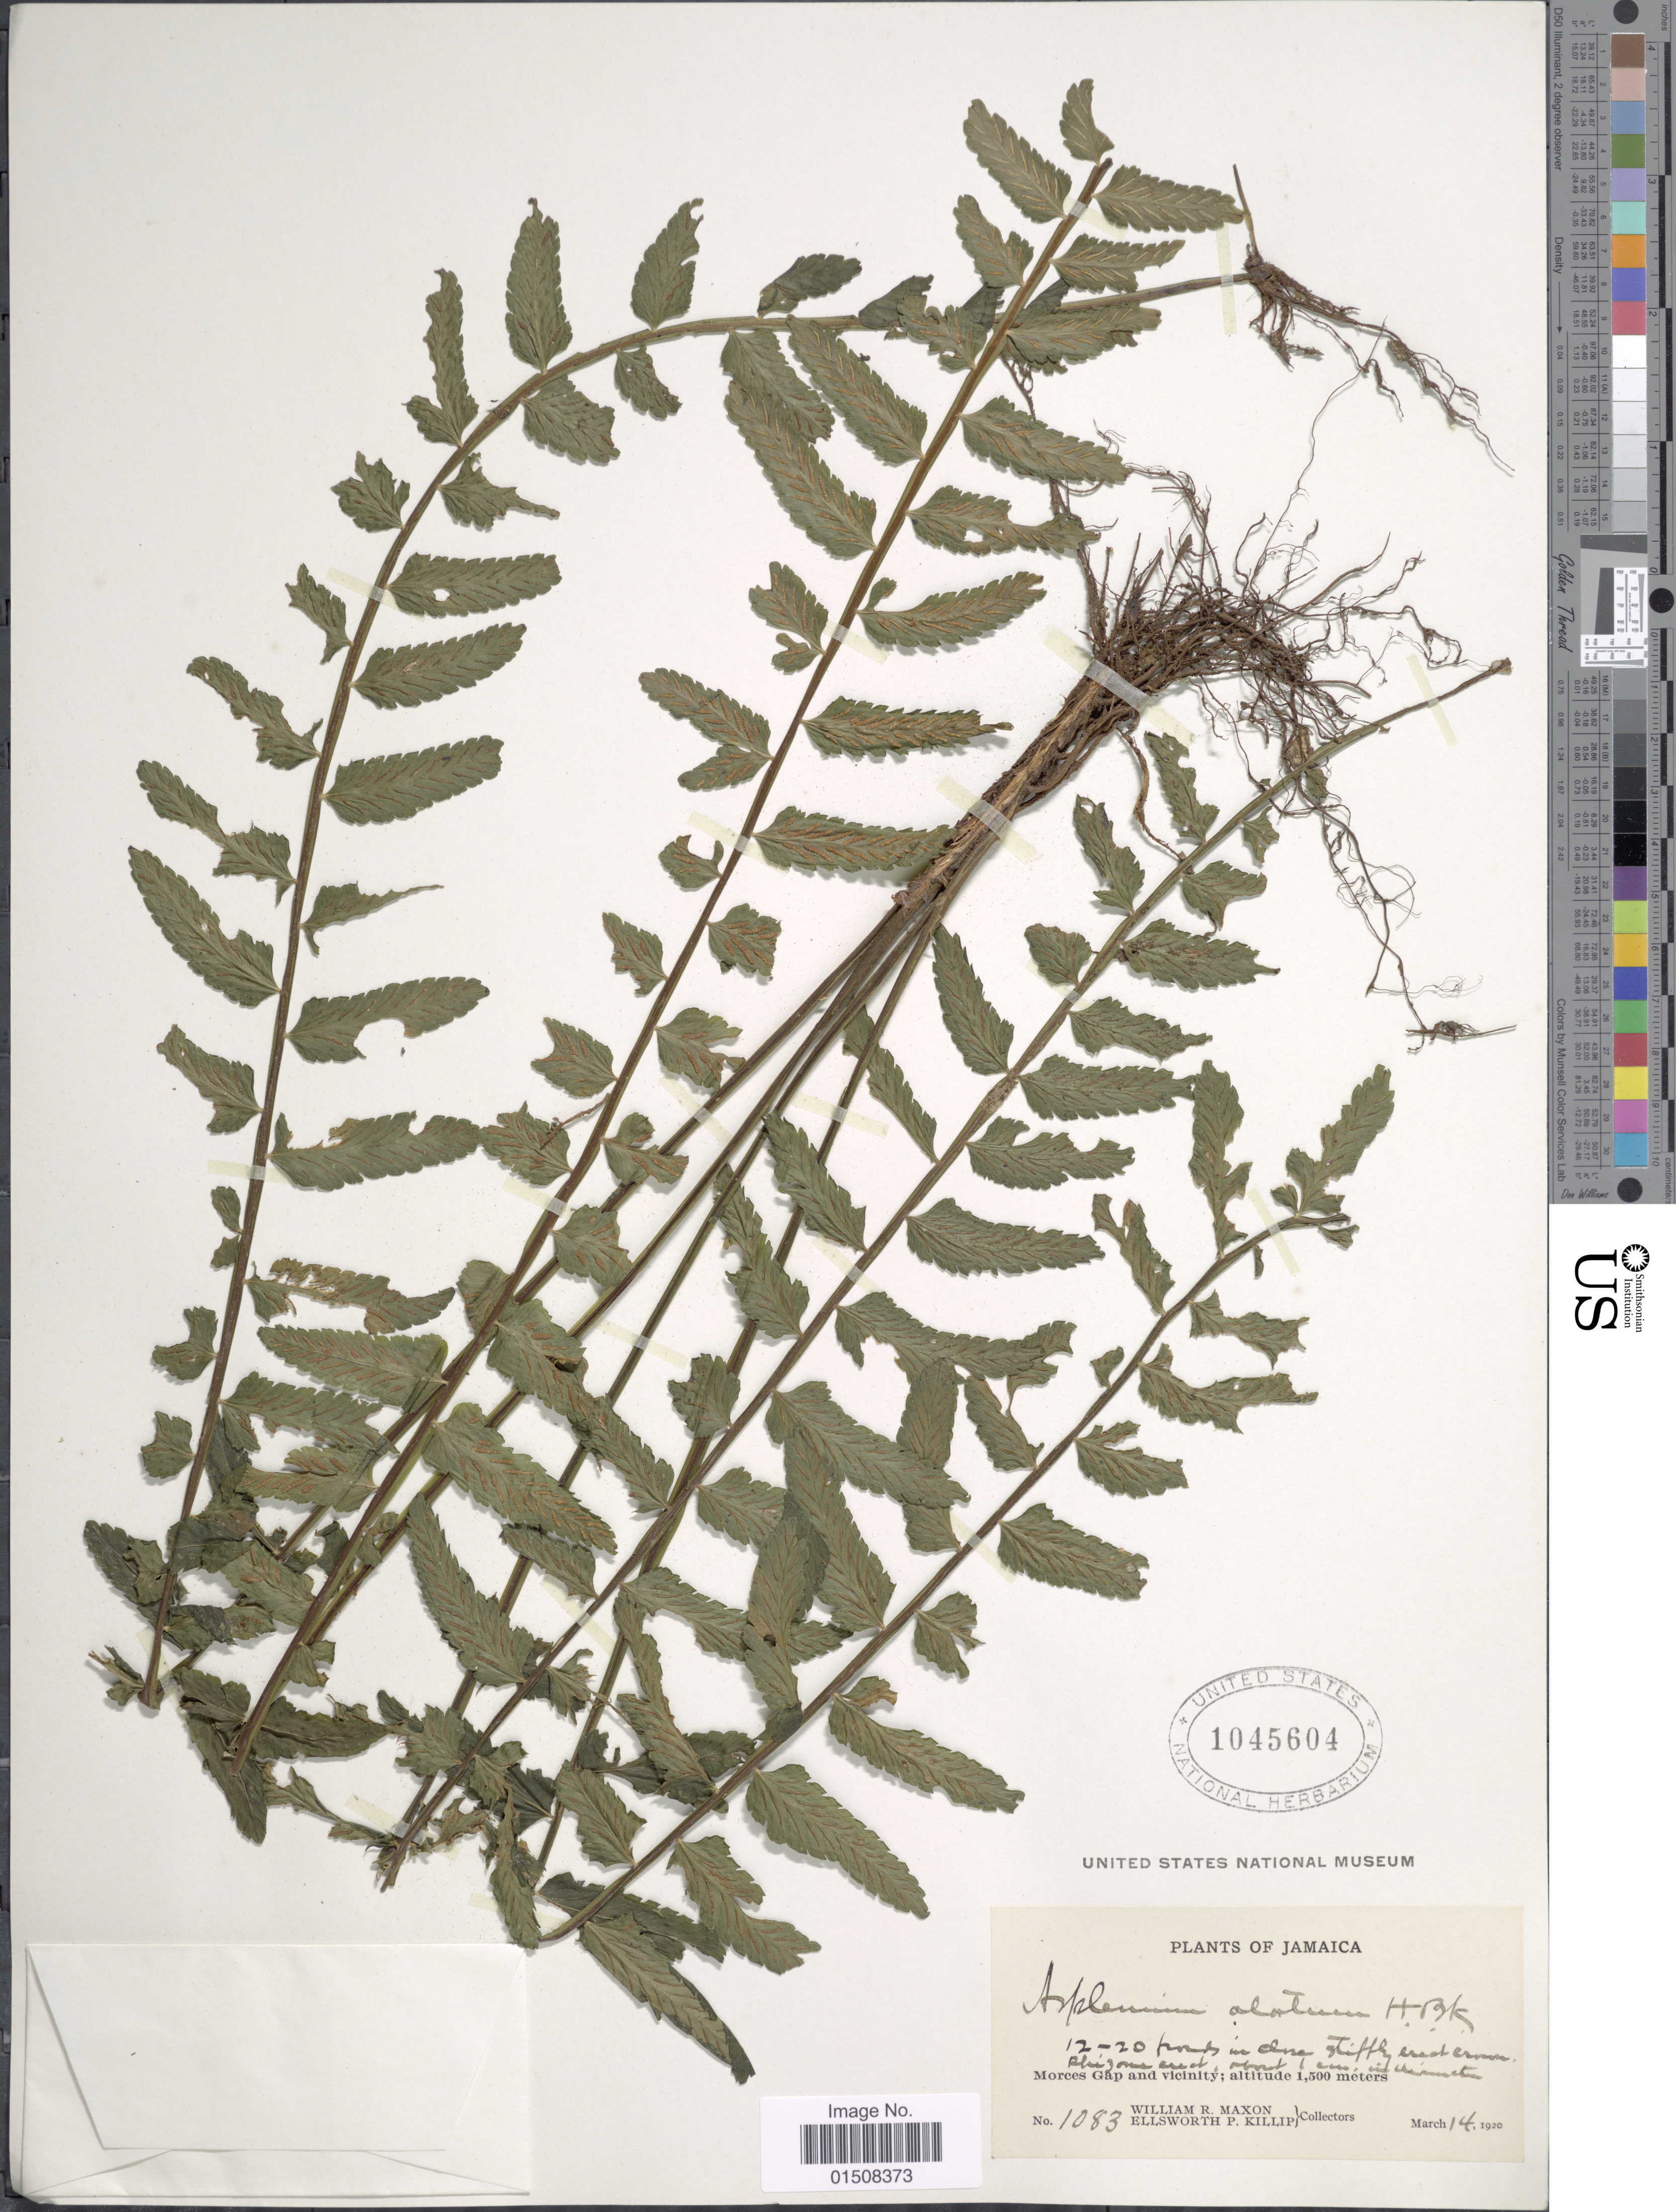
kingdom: Plantae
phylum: Tracheophyta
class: Polypodiopsida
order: Polypodiales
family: Aspleniaceae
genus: Asplenium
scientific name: Asplenium alatum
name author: Humb. & Bonpl. ex Willd.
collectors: W. R. Maxon & E. P. Killip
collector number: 1083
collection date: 1920-03-14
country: Jamaica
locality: Morces Gap and Vicinity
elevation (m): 1500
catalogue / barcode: US 1045604